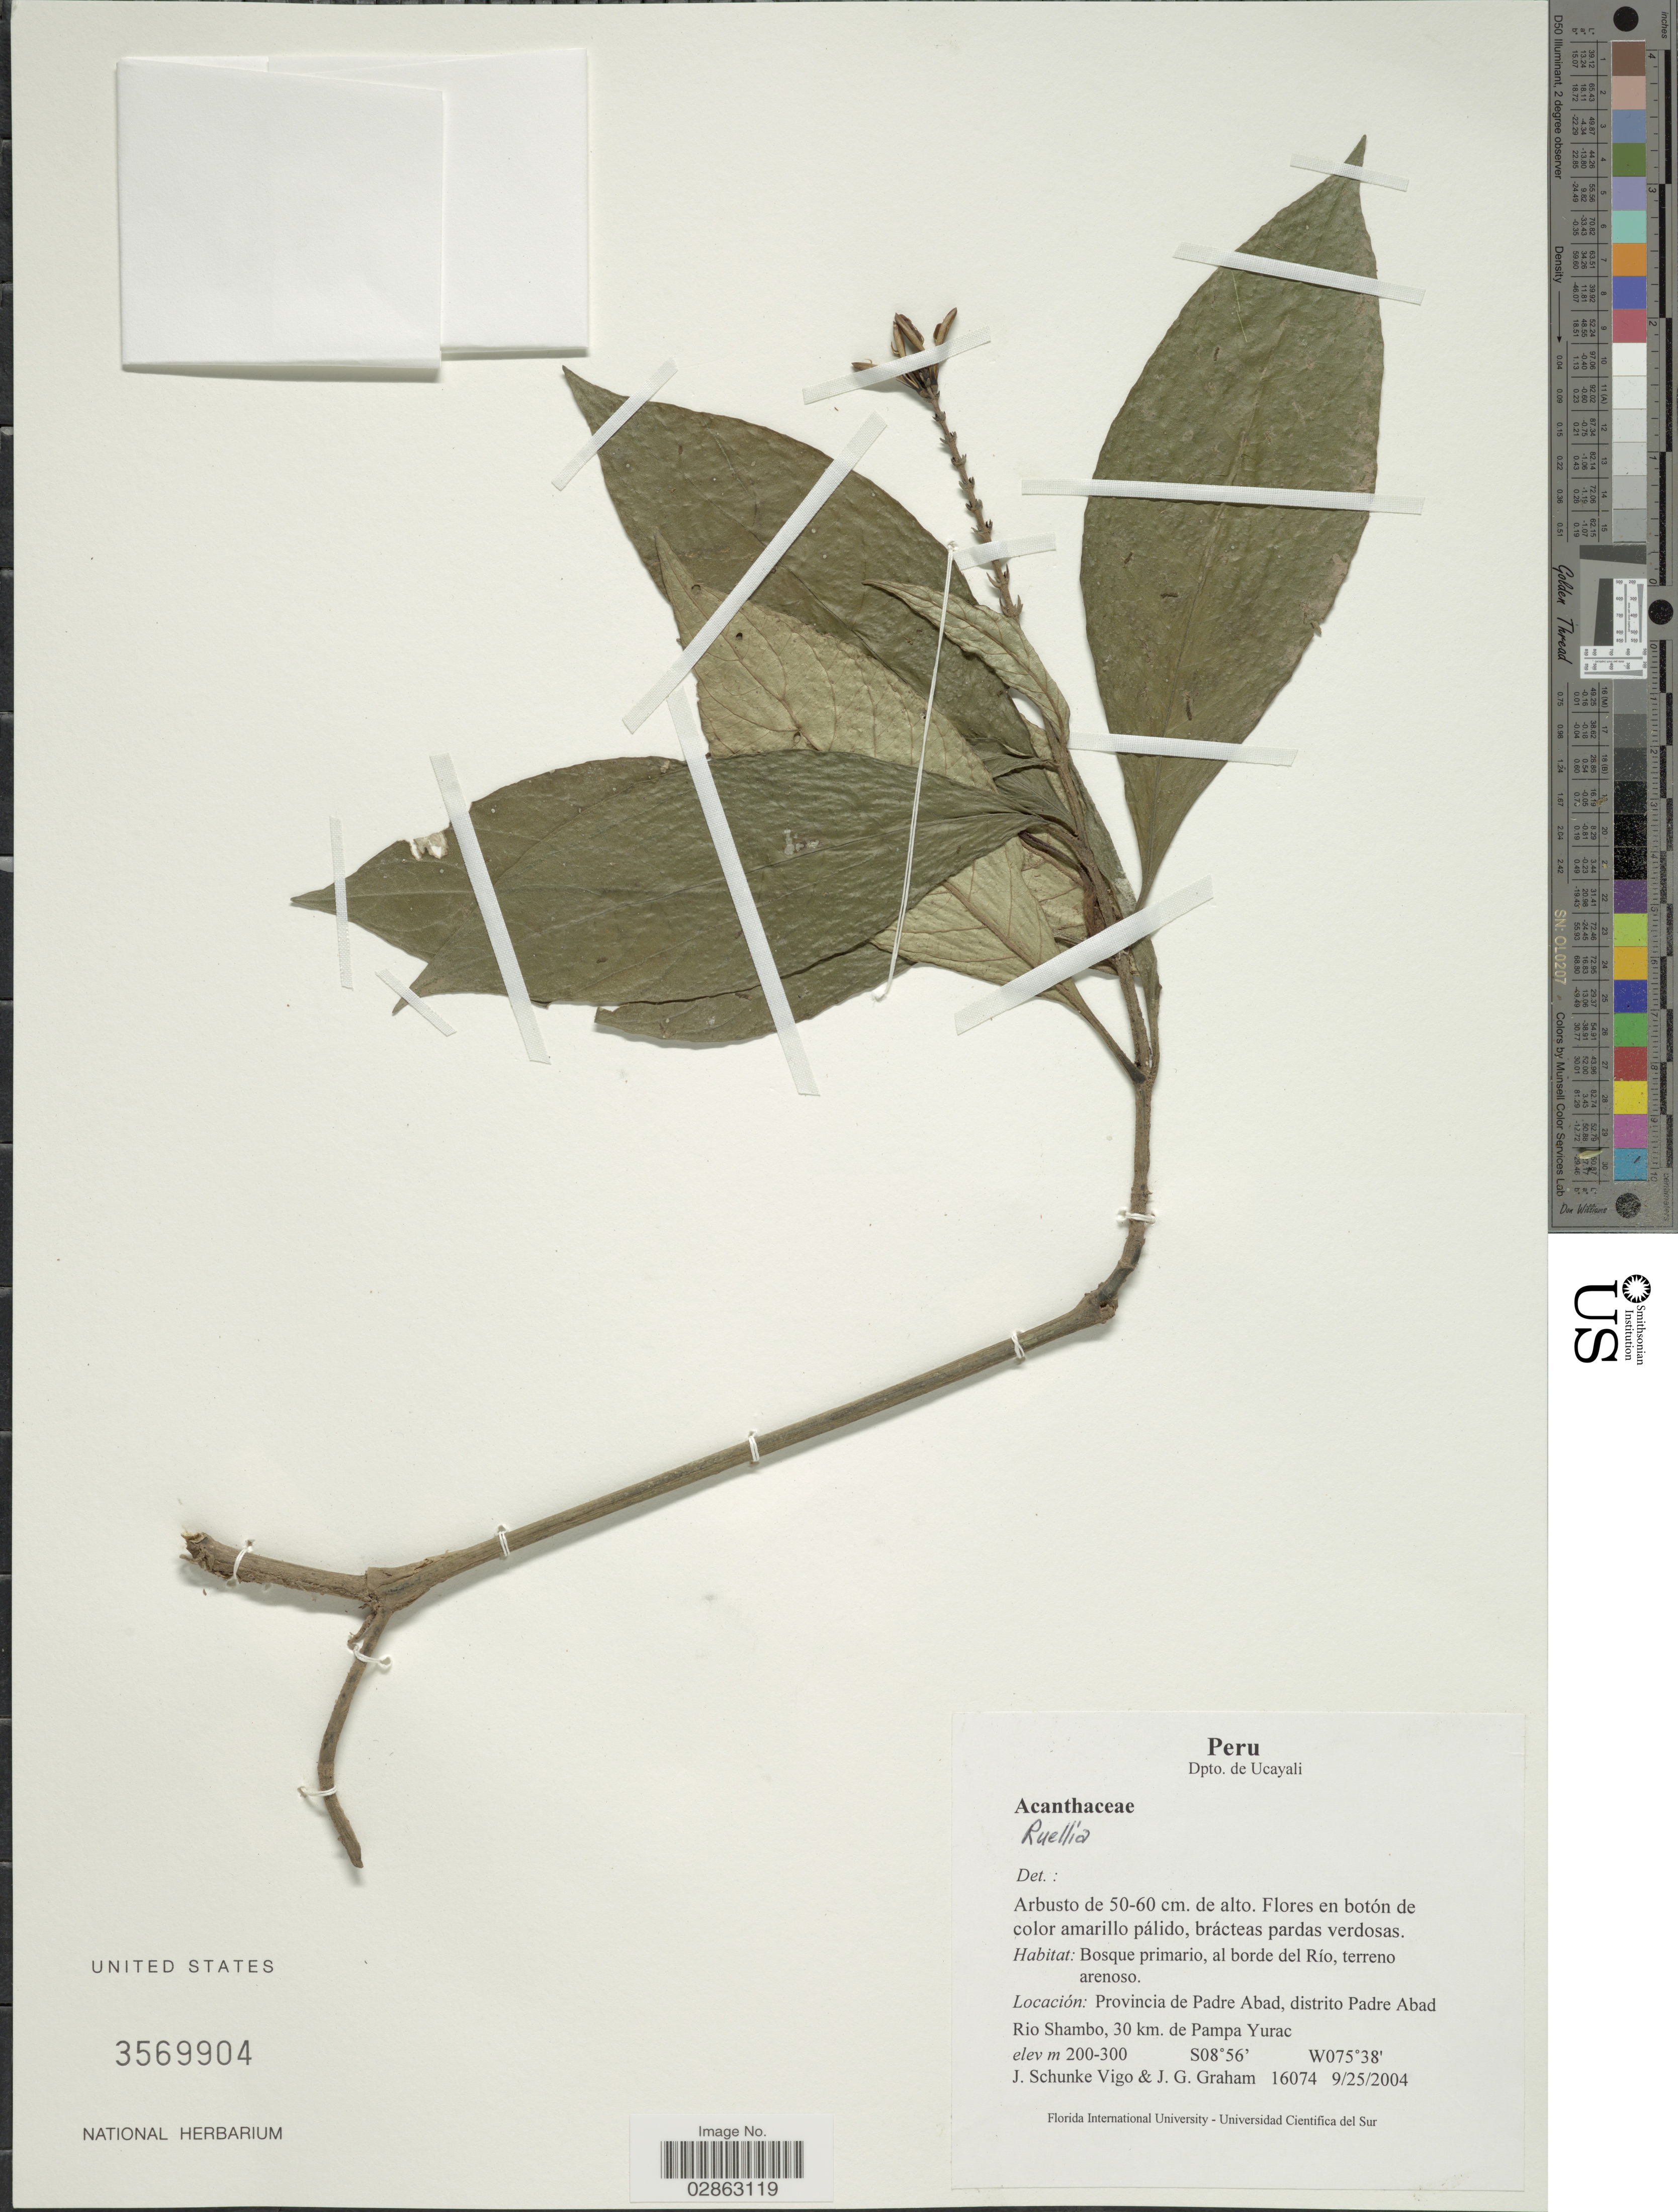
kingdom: Plantae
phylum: Tracheophyta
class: Magnoliopsida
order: Lamiales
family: Acanthaceae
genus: Ruellia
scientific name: Ruellia sp.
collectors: J. Schunke Vigo & J. Graham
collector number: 16074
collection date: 2004-09-25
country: Peru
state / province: Ucayali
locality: Dpto. de Ucayali. Al borde del Río, terreno arenoso. Provincia de Padre Abad, distrito Padre Abad, Rio Shambo, 30 km. de Pampa Yurac.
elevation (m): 200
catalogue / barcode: US 3569904